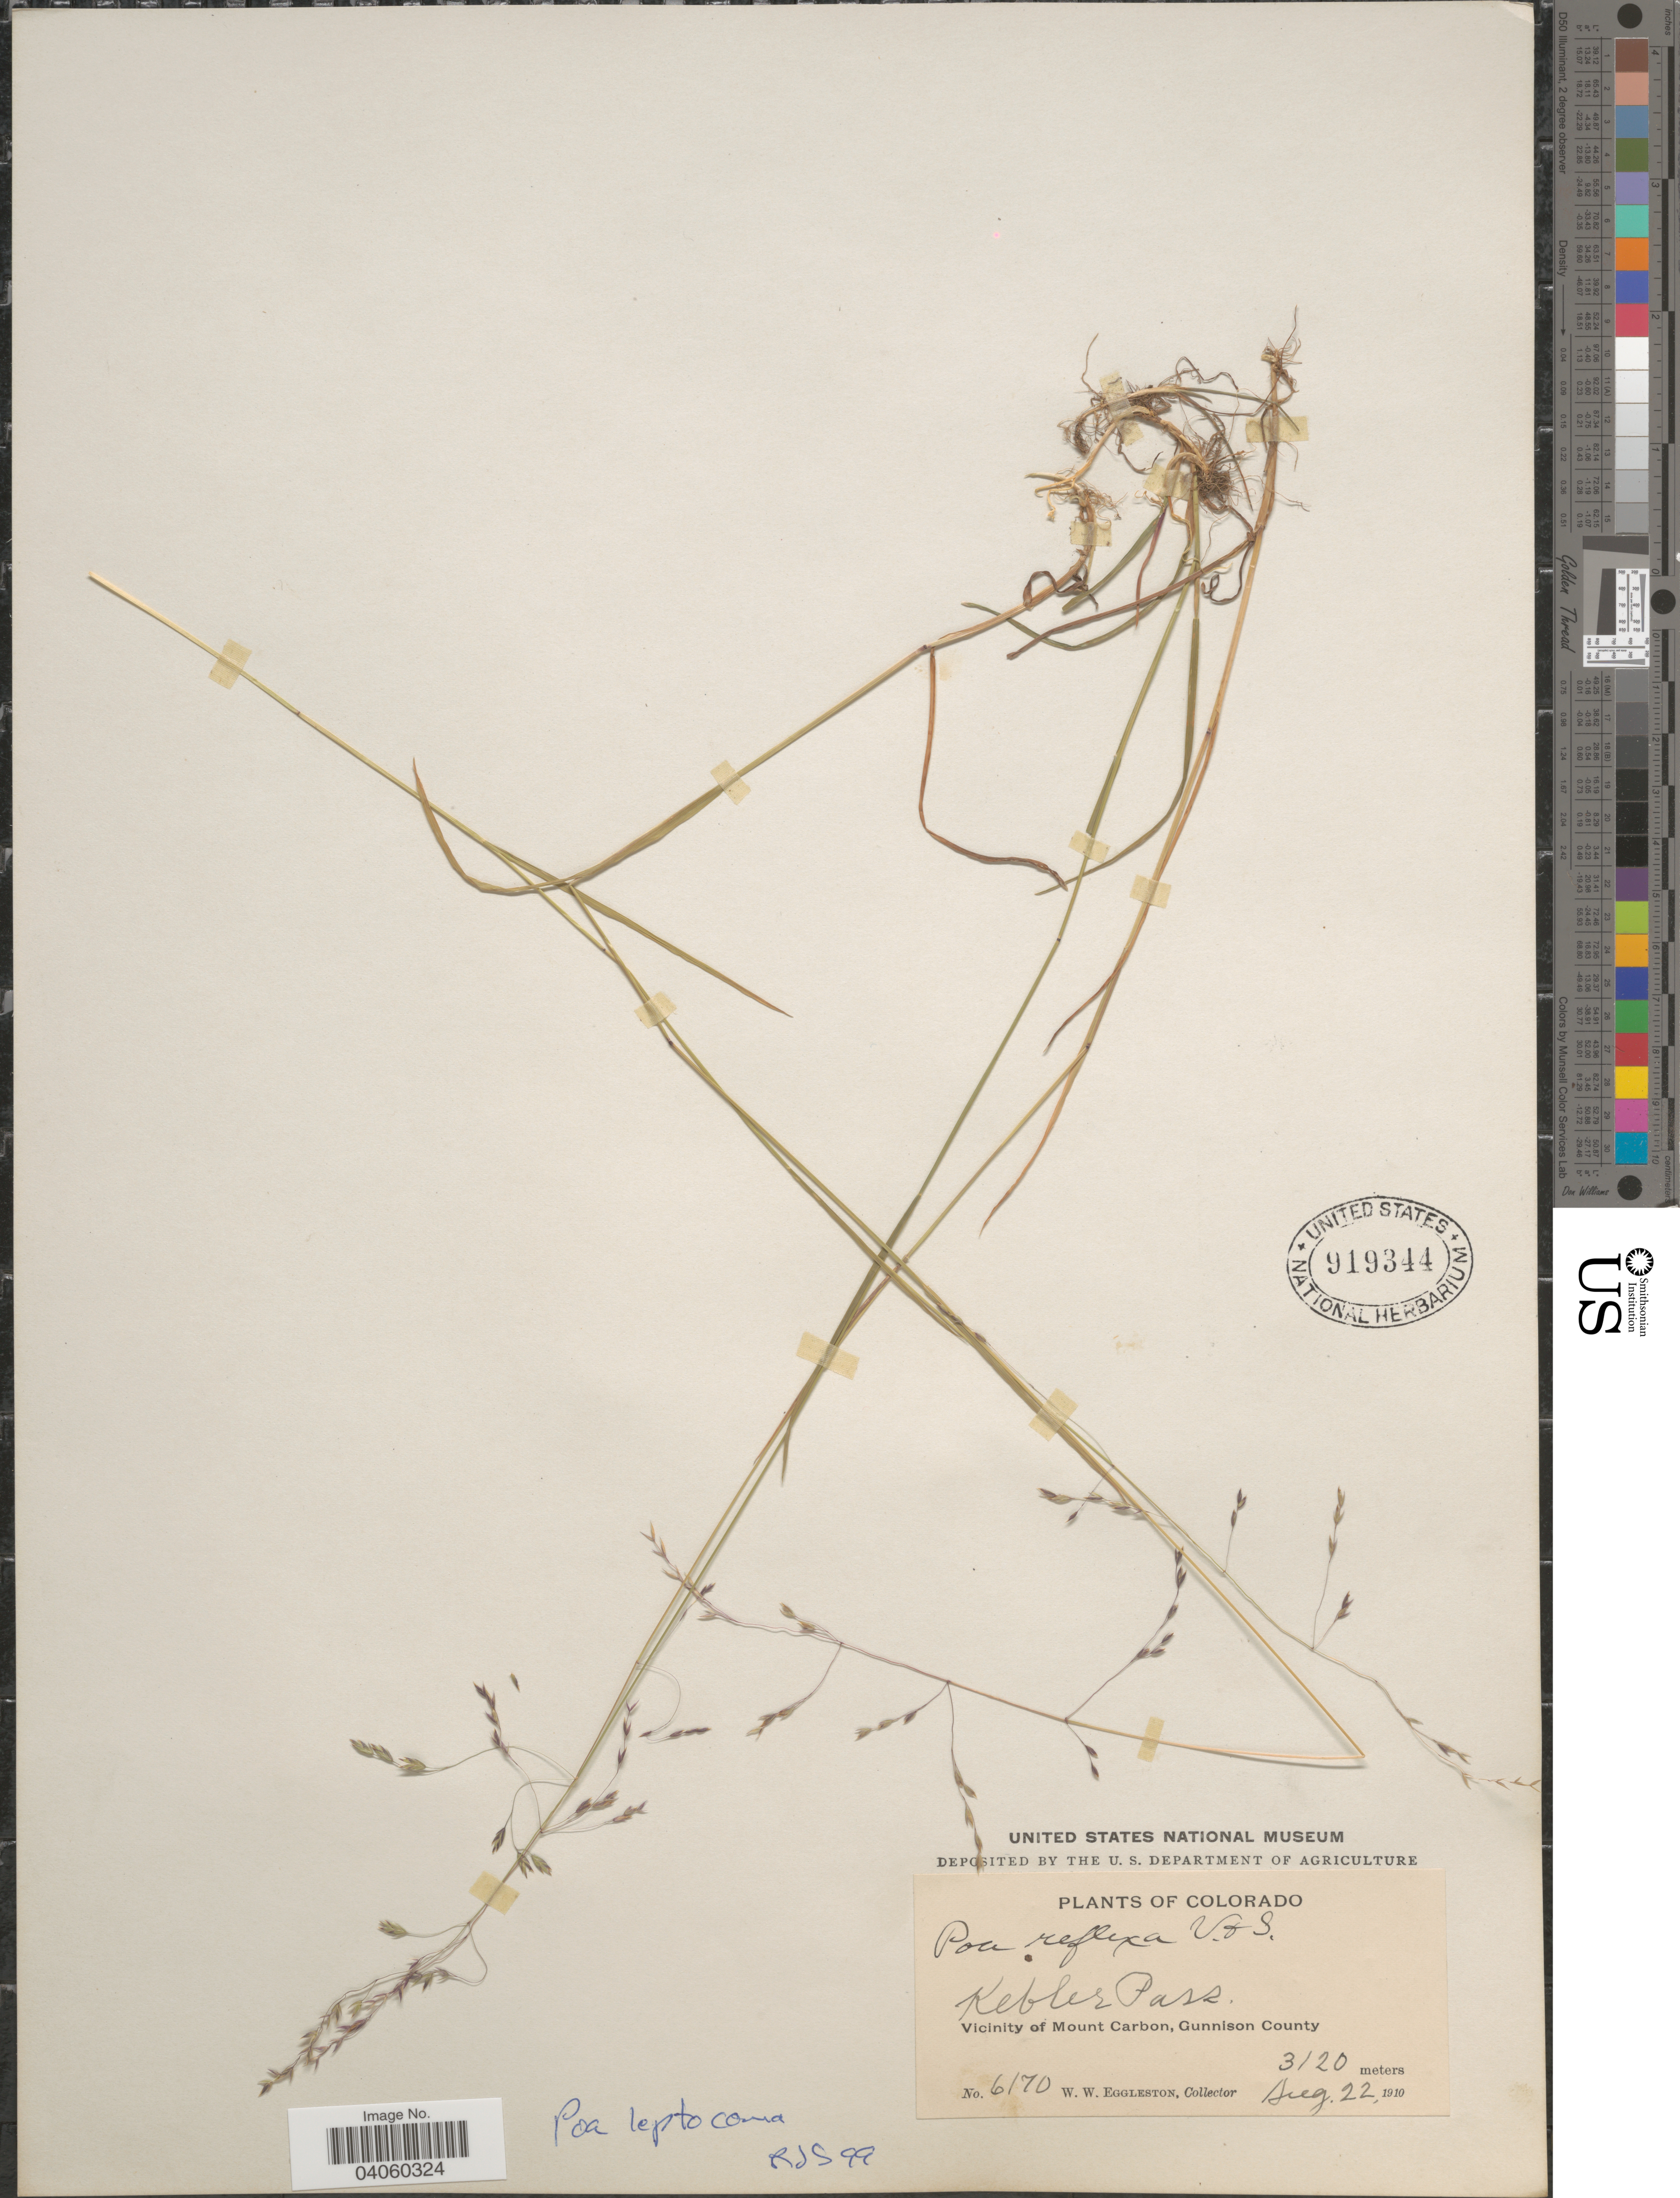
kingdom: Plantae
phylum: Tracheophyta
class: Liliopsida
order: Poales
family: Poaceae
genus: Poa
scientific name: Poa leptocoma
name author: Trin.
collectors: W. W. Eggleston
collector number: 6170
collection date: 1910-08-22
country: United States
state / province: Colorado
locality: Kebler Pass. Vicinity of Mount Carbon, Gunnison County.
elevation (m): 3120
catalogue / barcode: US 919344